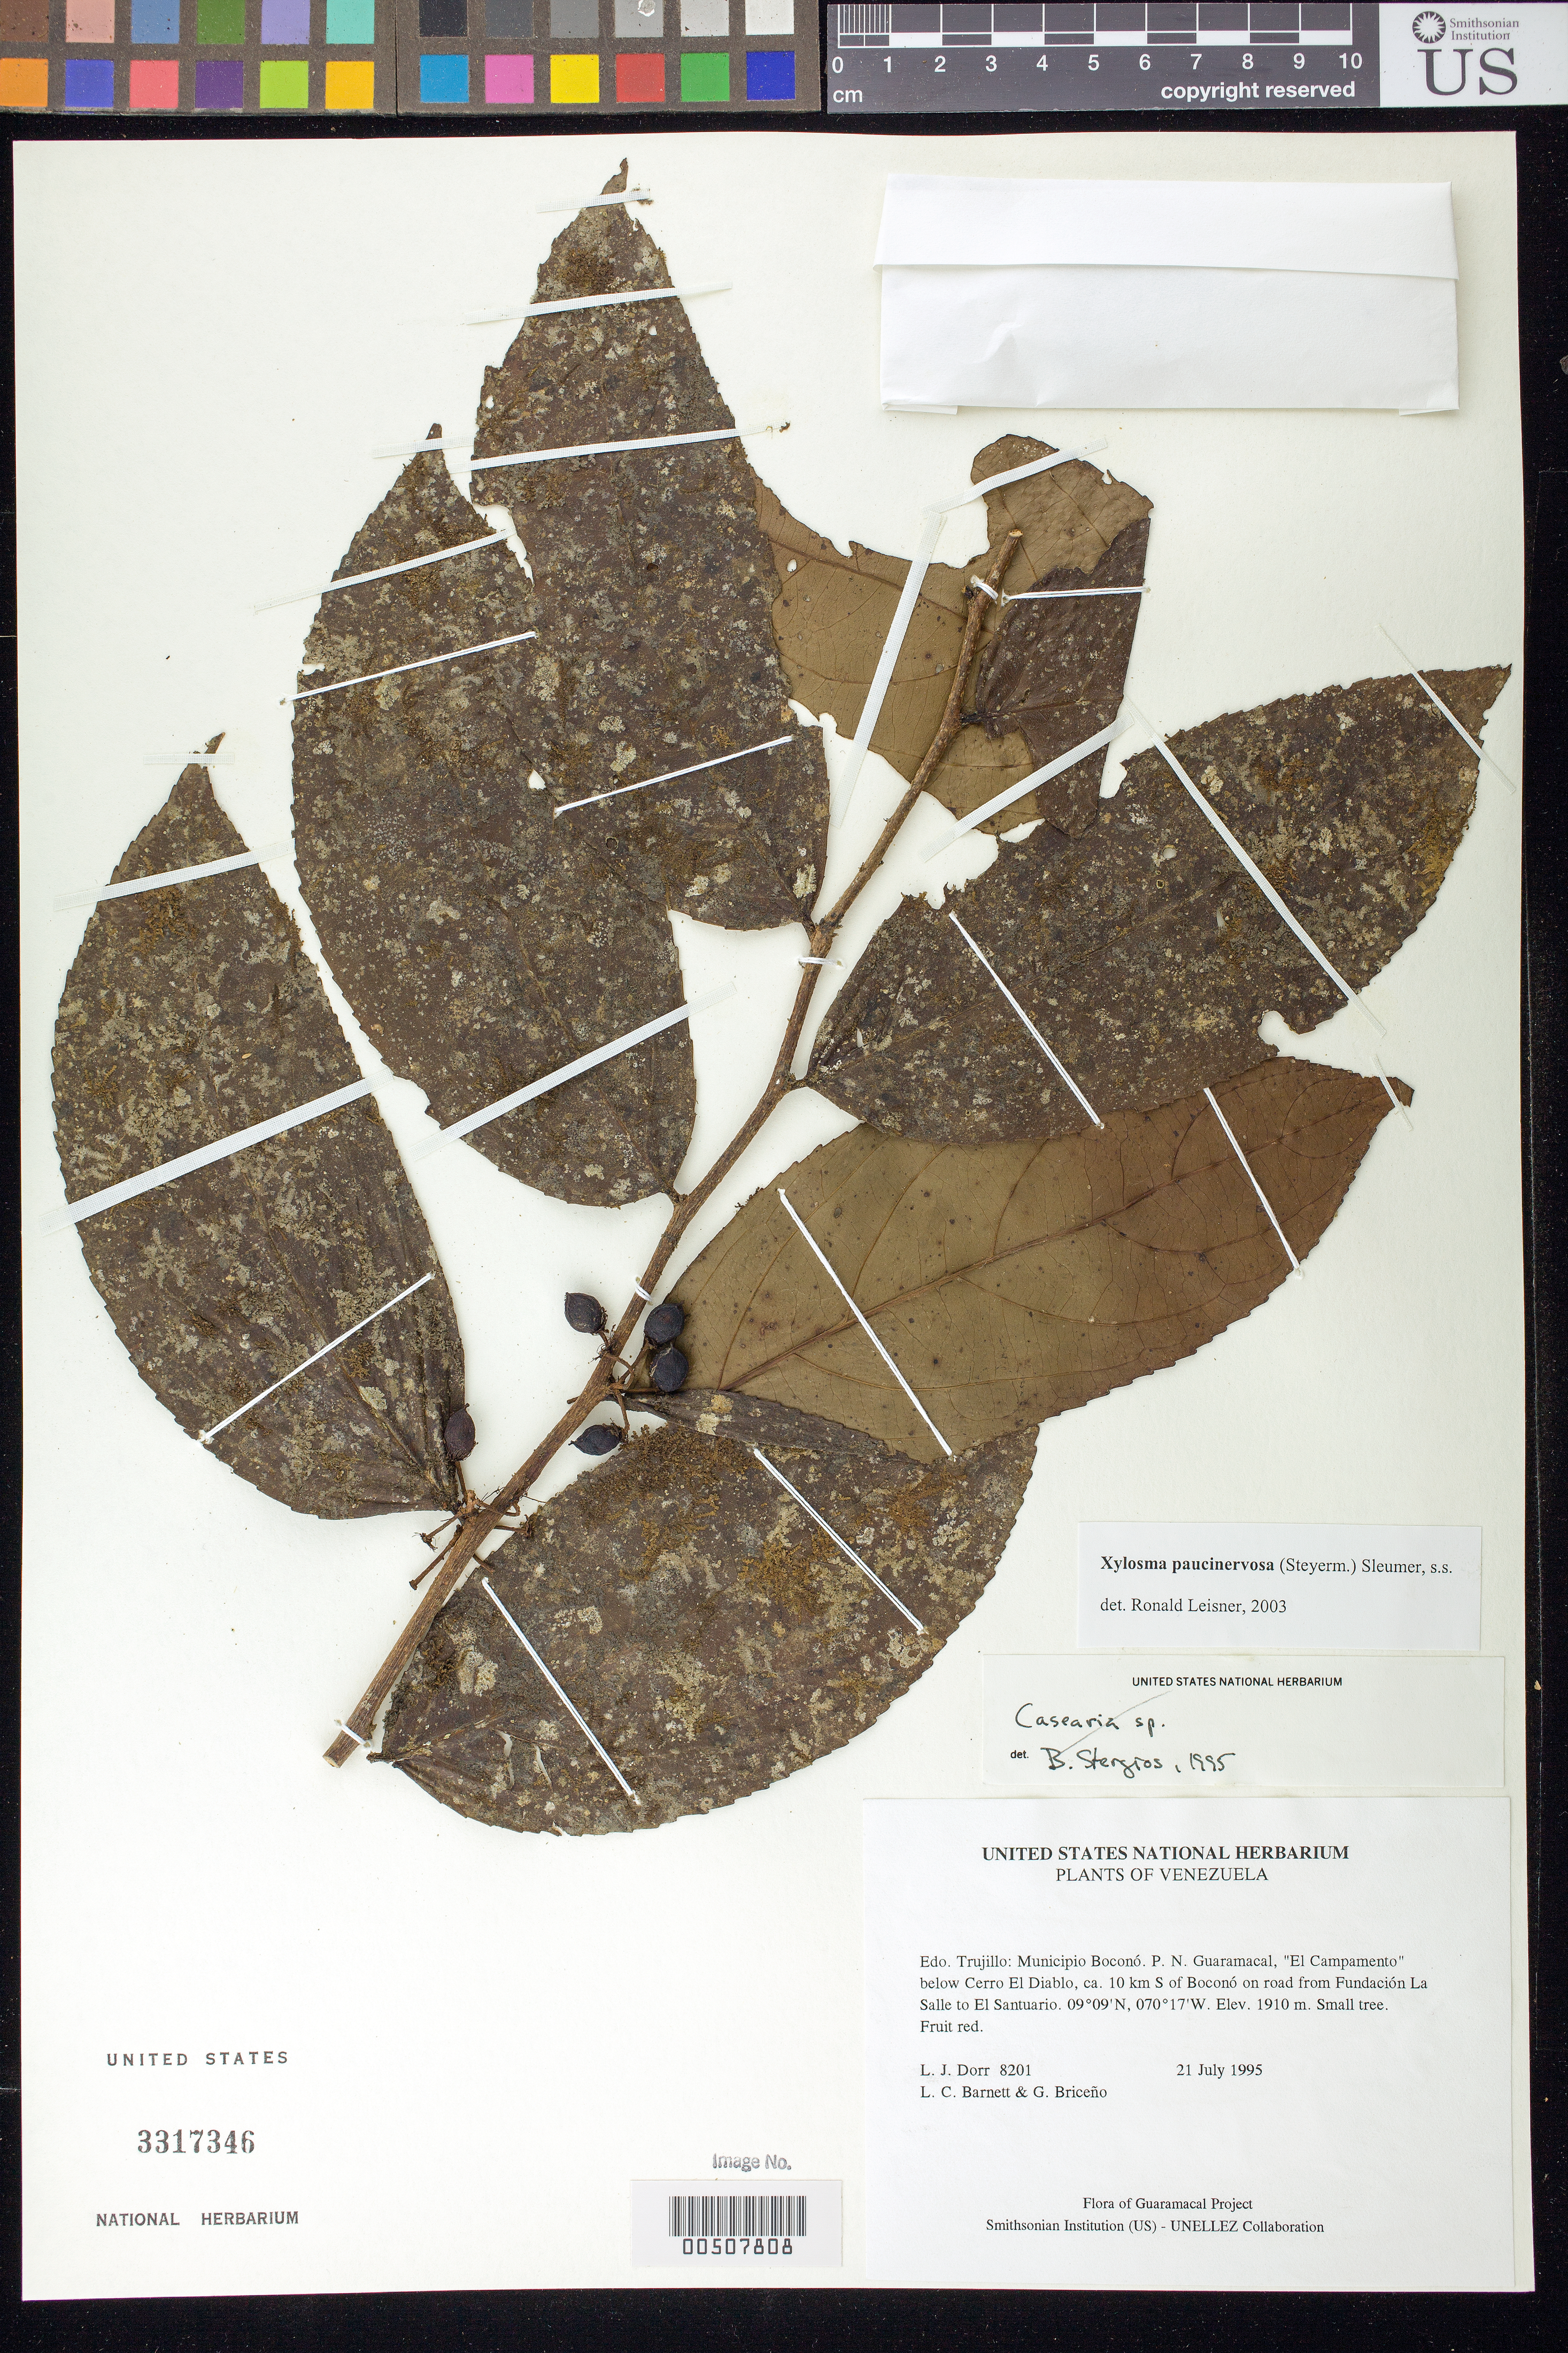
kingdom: Plantae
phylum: Tracheophyta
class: Magnoliopsida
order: Malpighiales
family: Salicaceae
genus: Casearia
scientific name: Casearia sp. a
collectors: L. J. Dorr, L. C. Barnett & G. Briceño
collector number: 8201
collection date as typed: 21 Jul 1995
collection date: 1995-07-21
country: Venezuela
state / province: Trujillo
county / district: Boconó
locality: Parque Nacional Guaramacal, "El Campamento" below Cerro El Diablo, ca. 10 km S of Boconó on road from Fundación La Salle to El Santuario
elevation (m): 1910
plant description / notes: MO, PORT, US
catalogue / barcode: US 3317346